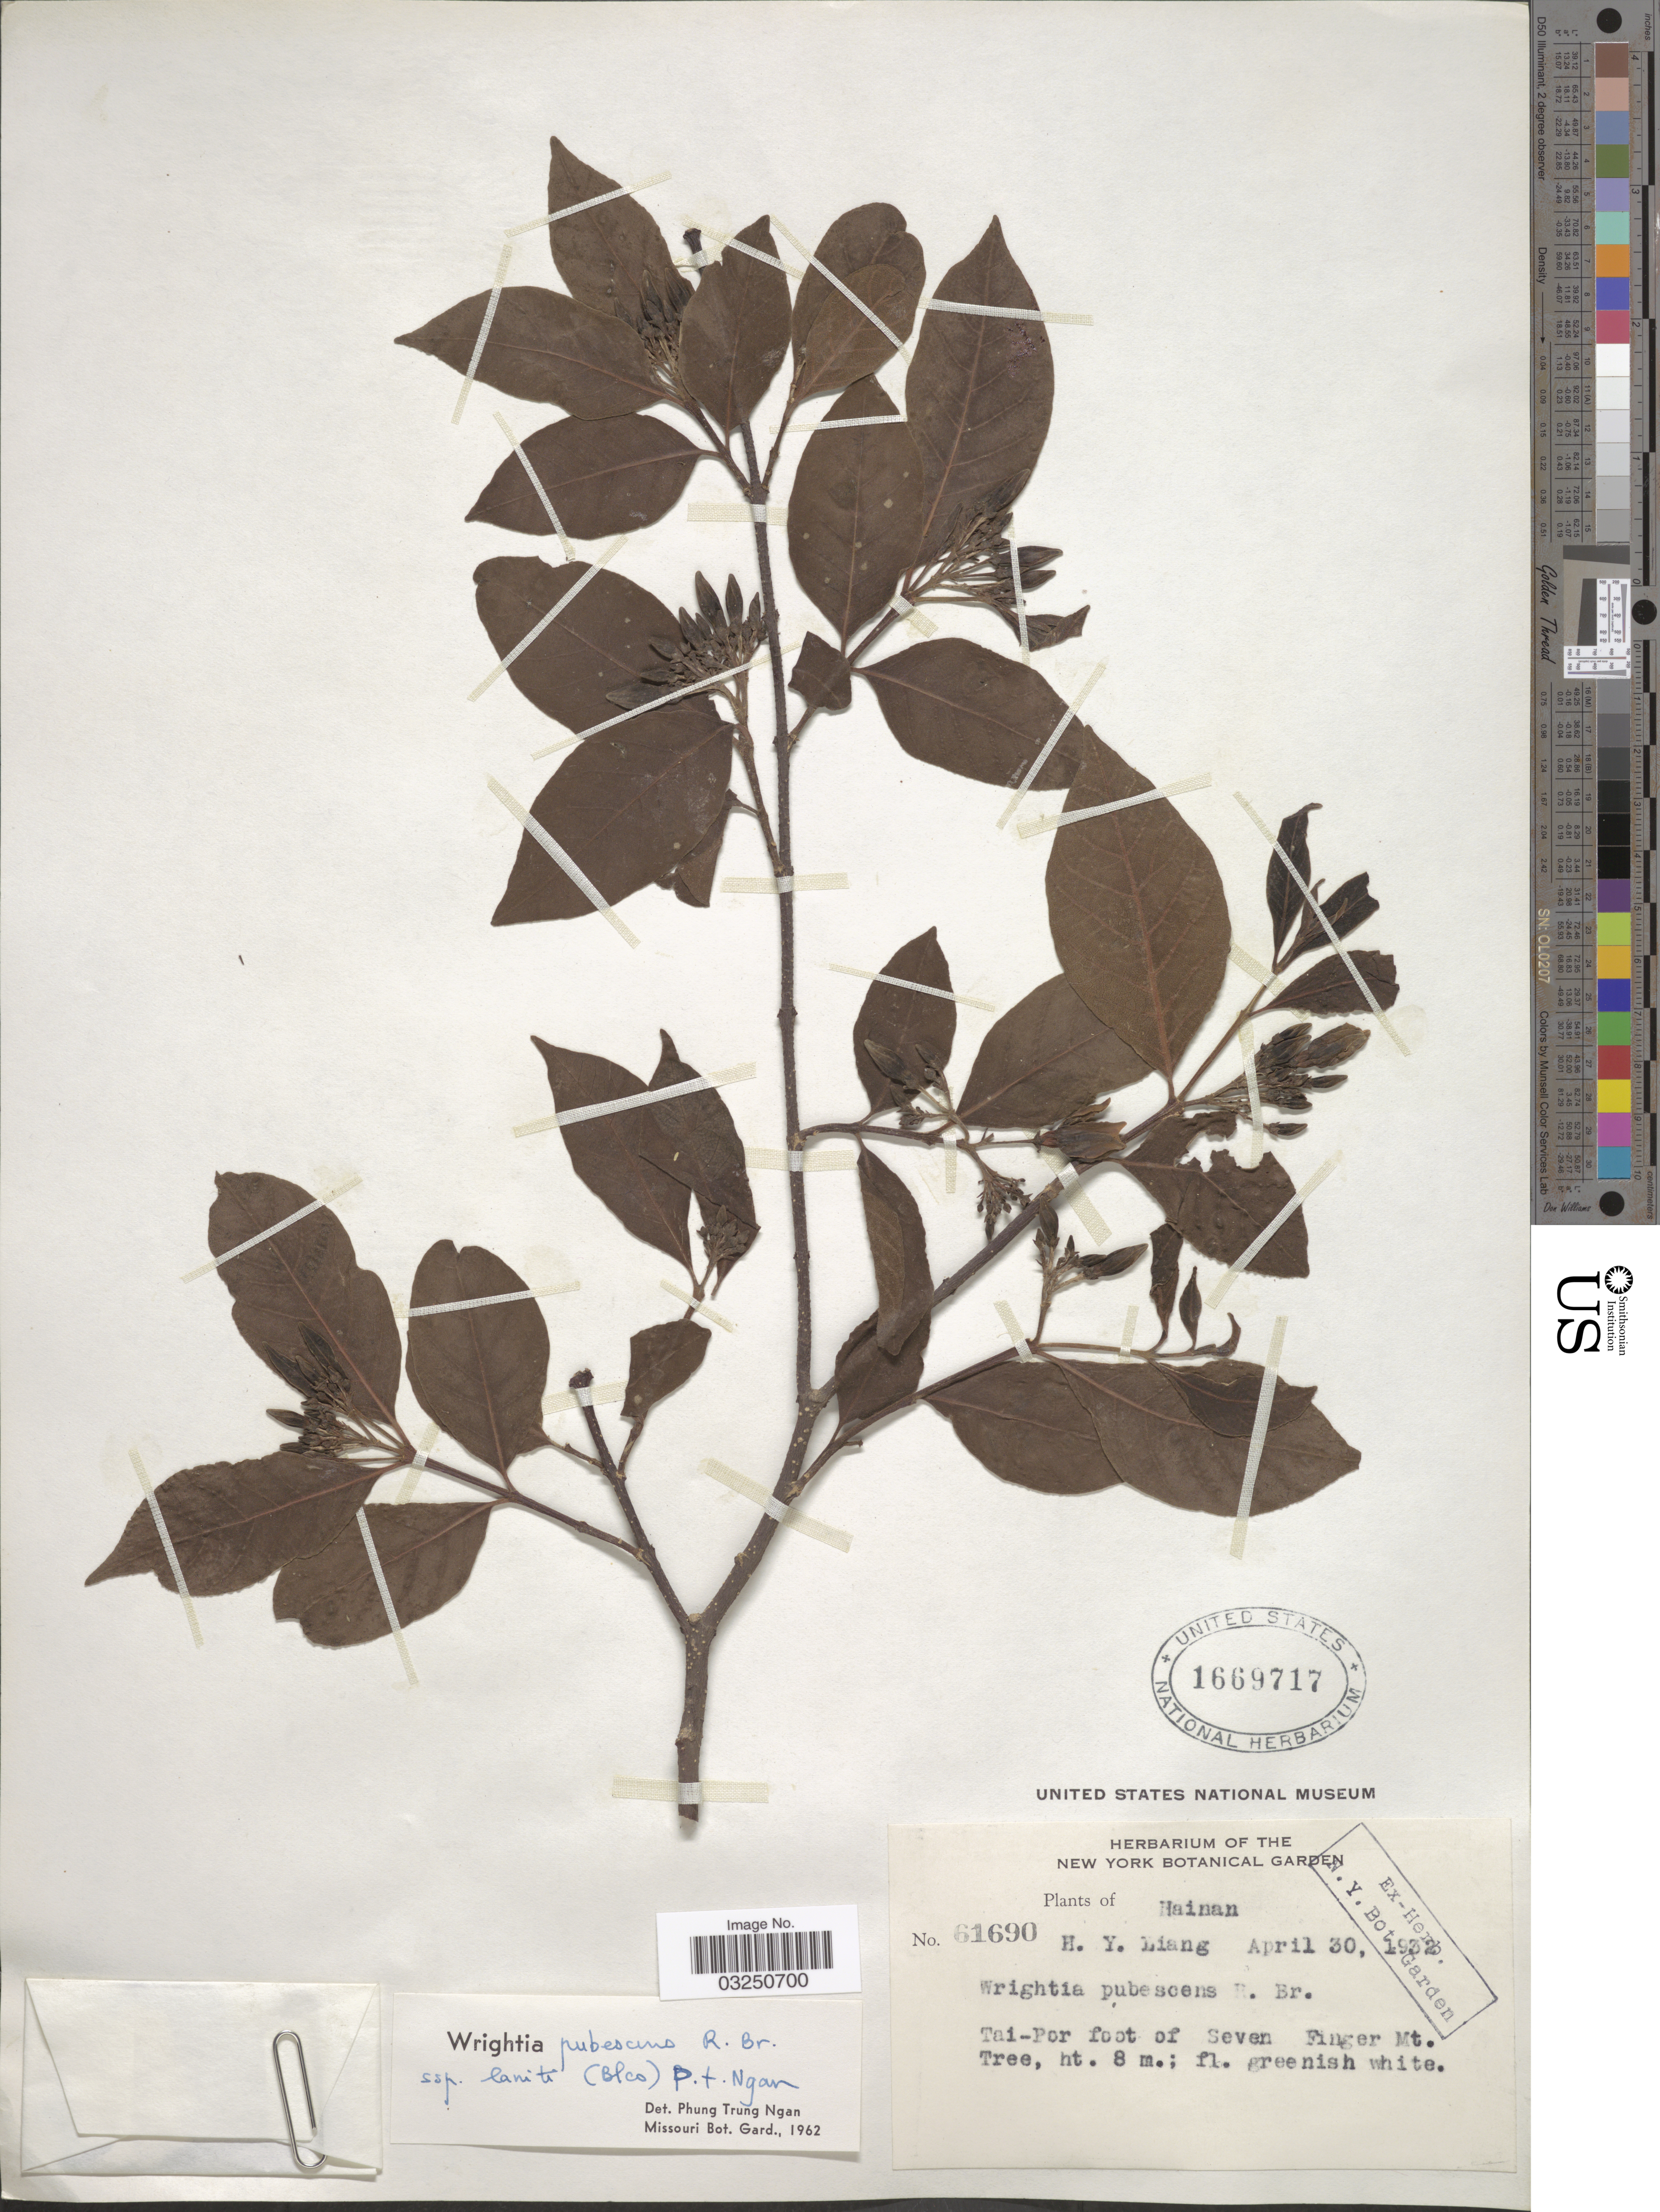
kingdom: Plantae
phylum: Tracheophyta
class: Magnoliopsida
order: Gentianales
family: Apocynaceae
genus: Wrightia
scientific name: Wrightia pubescens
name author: R. Br.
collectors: H. Y. Liang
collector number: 61690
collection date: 1932-04-30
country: China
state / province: Hainan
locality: Tai-Por foot of Seven Finger Mt.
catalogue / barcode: US 1669717